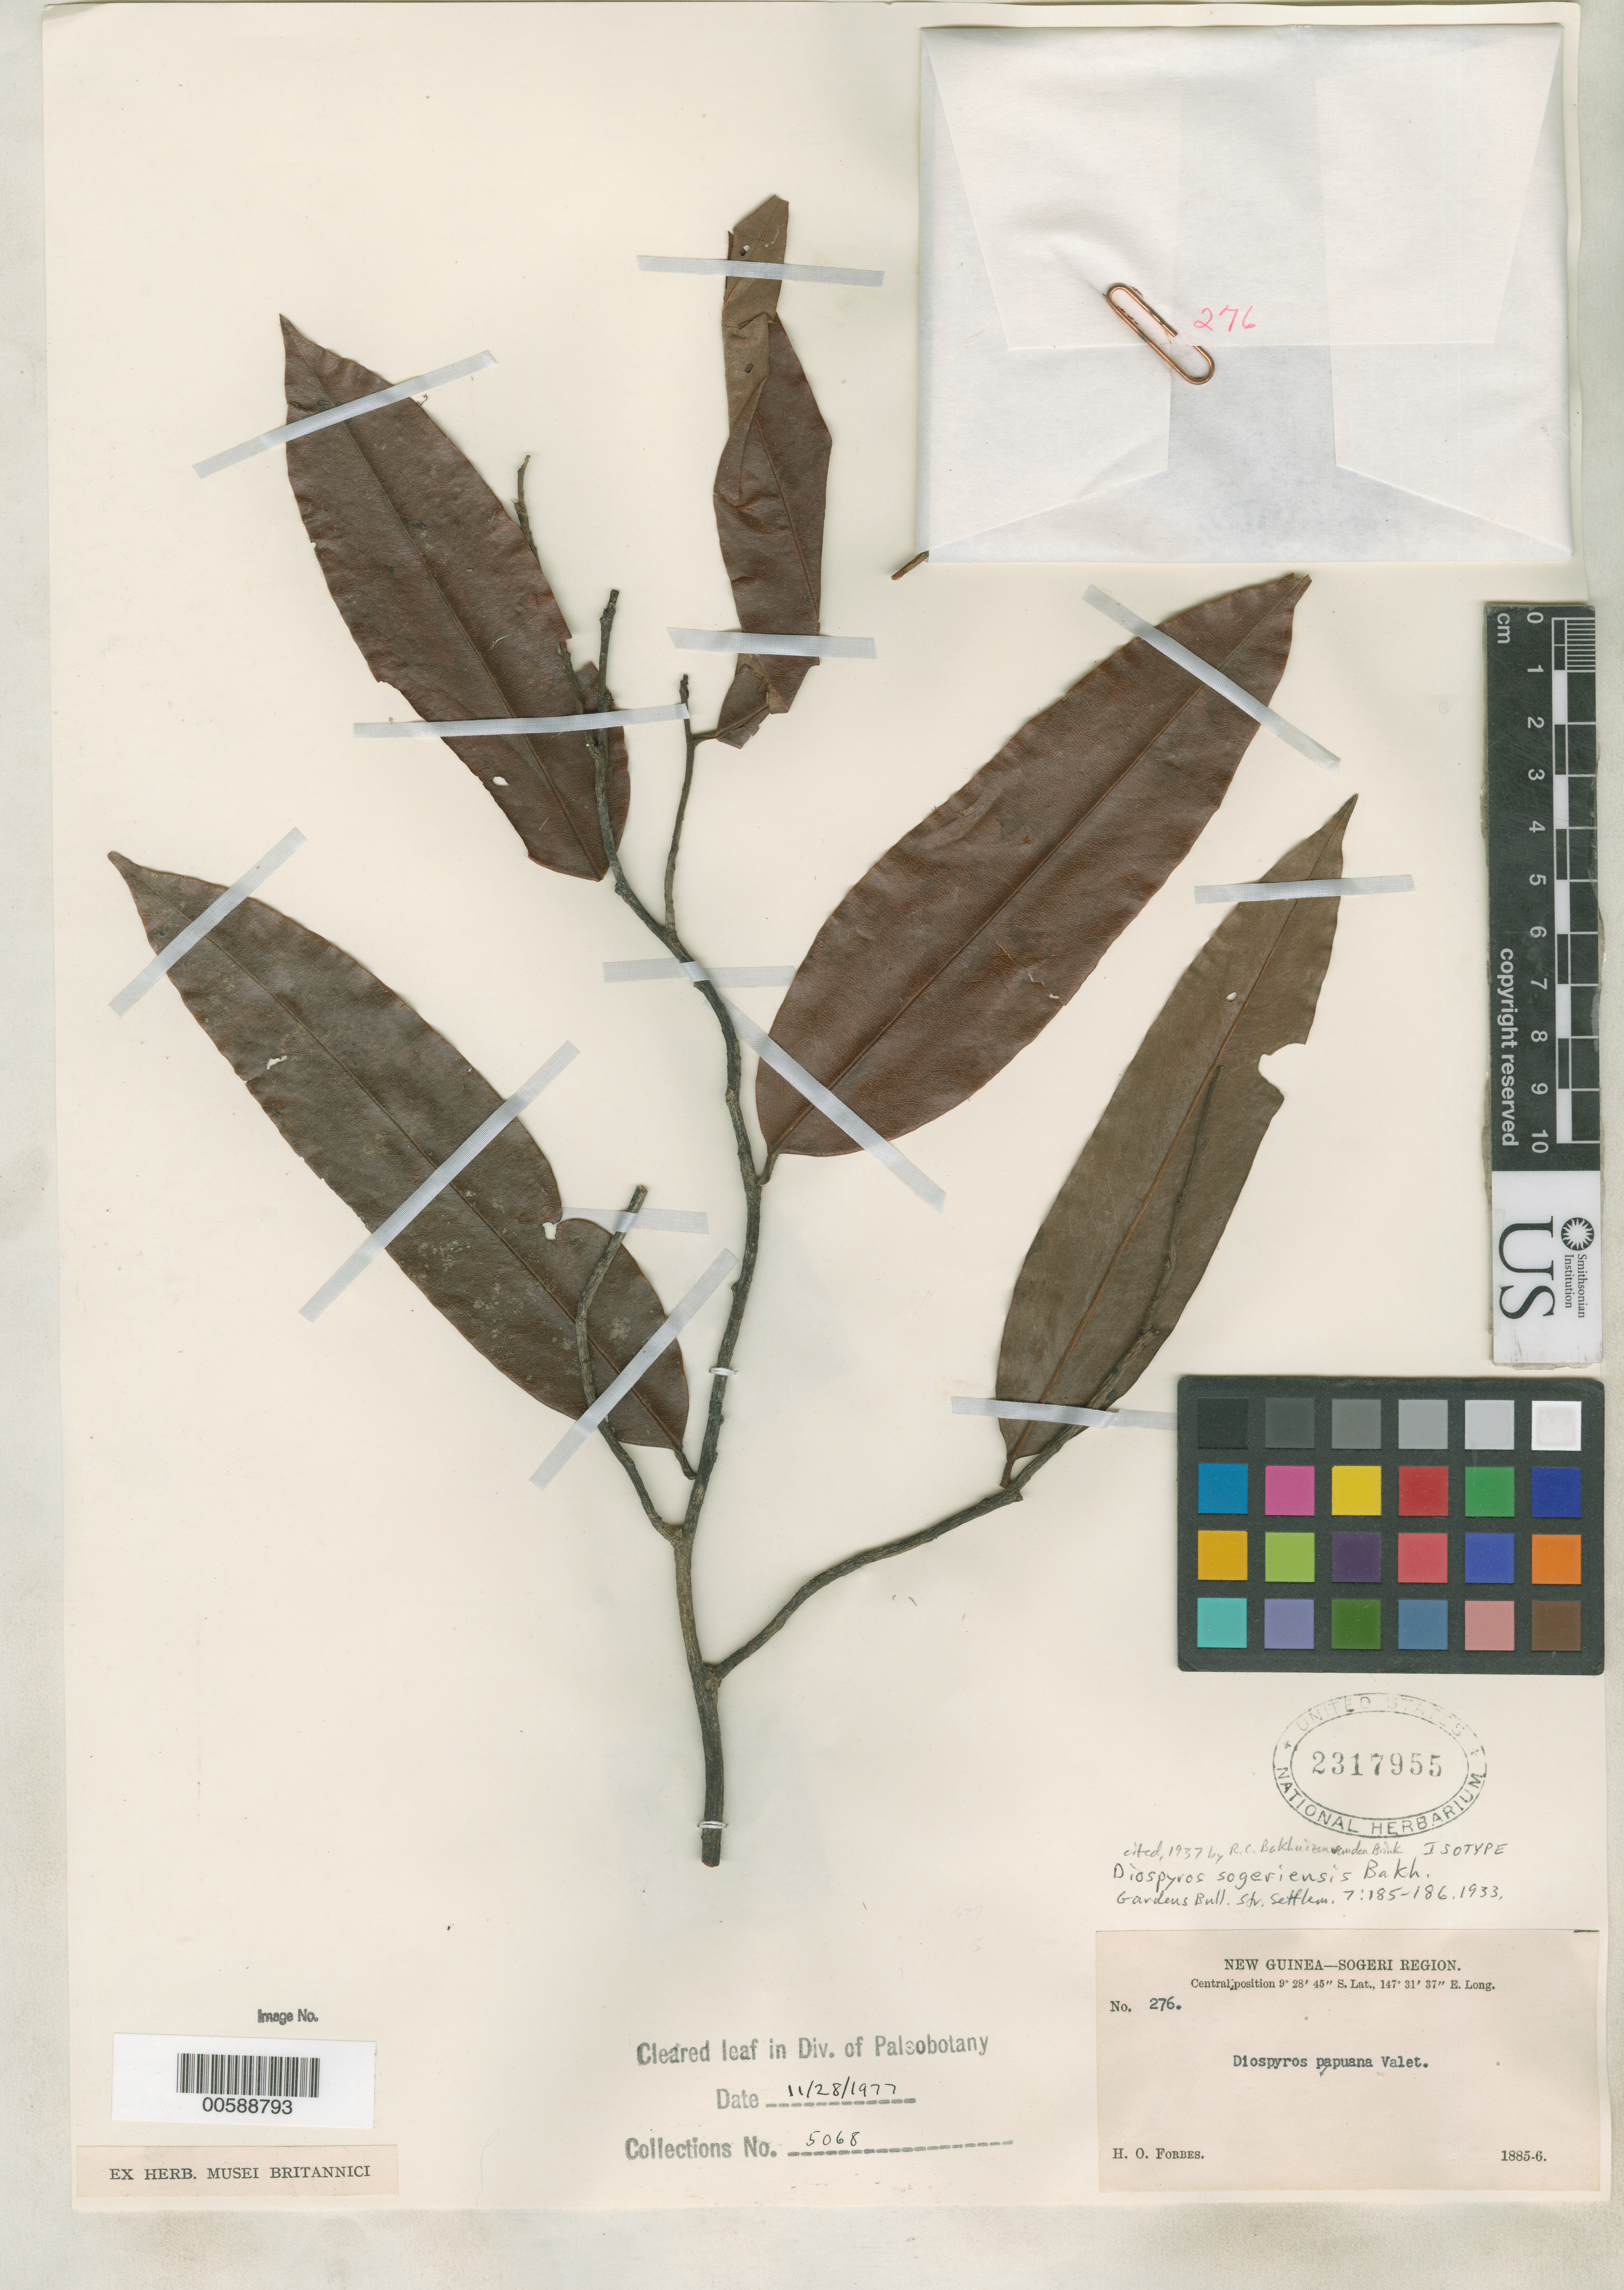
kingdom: Plantae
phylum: Tracheophyta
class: Magnoliopsida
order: Ericales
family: Ebenaceae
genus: Diospyros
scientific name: Diospyros sogeriensis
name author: Bakh.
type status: Isotype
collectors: H. O. Forbes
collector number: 276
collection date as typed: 1885 to -- --- 1885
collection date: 1885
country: Papua New Guinea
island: New Guinea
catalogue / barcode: US 2317955